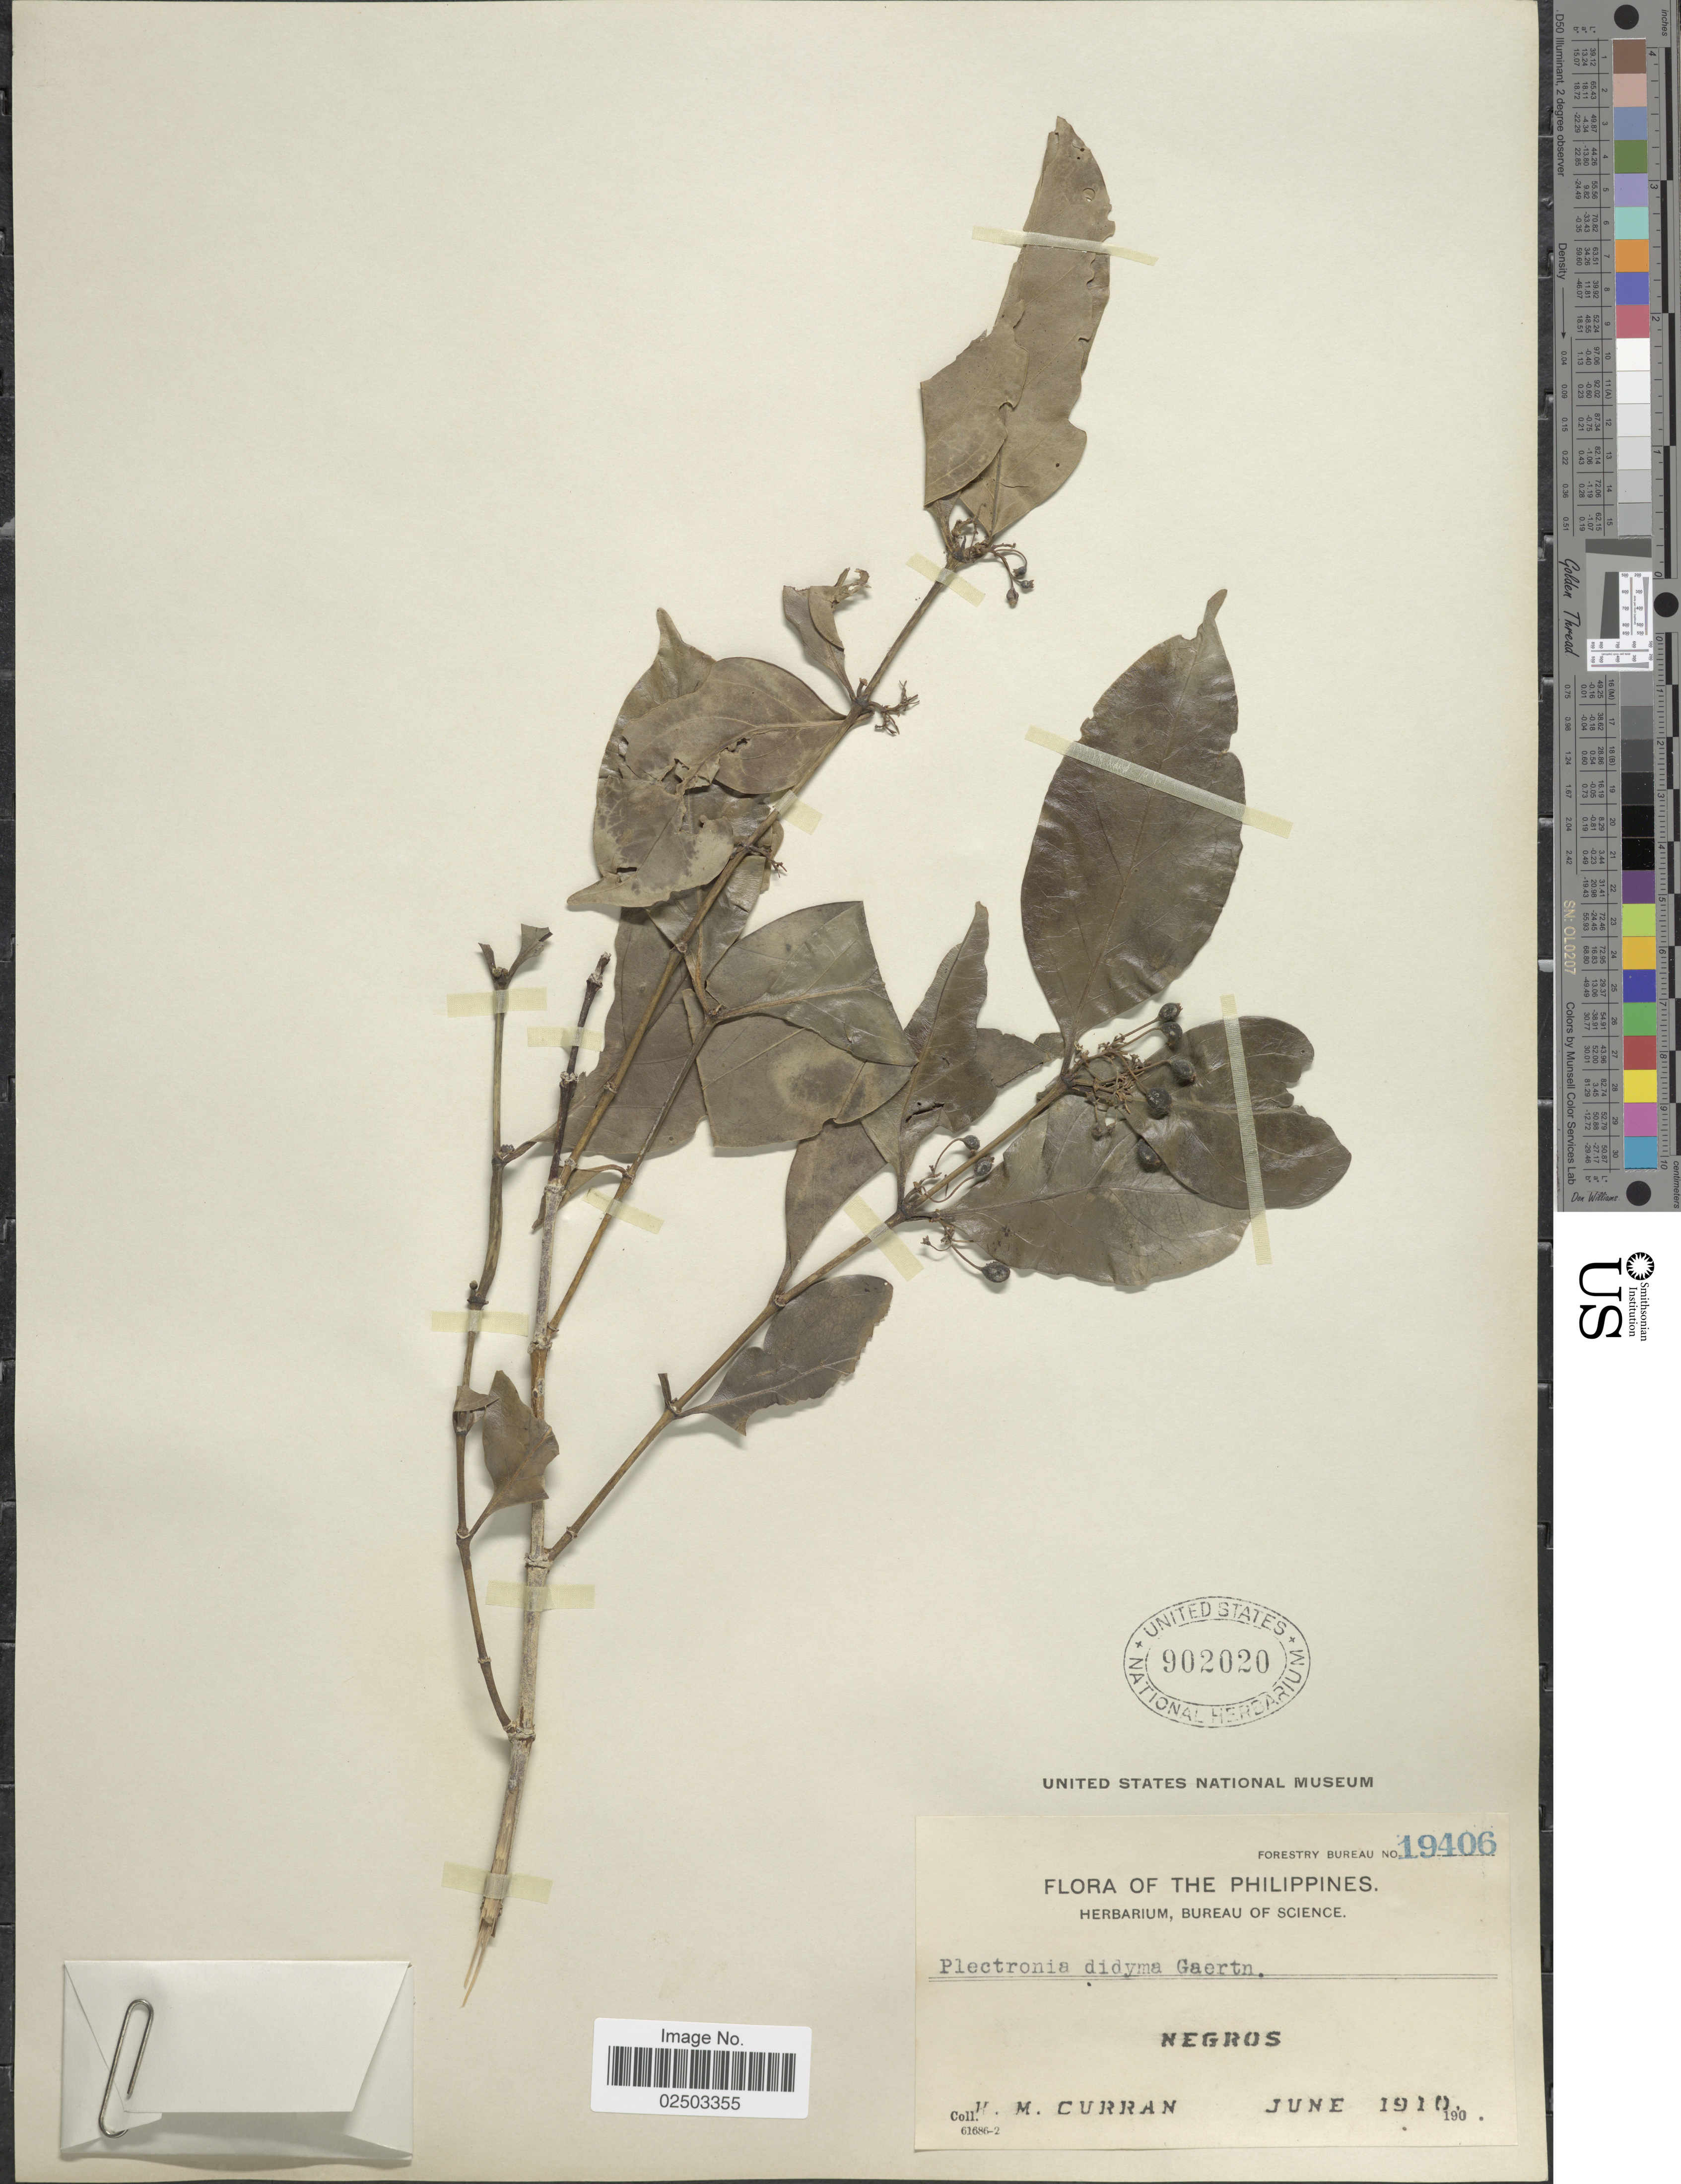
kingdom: Plantae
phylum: Tracheophyta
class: Magnoliopsida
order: Gentianales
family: Rubiaceae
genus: Canthium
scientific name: Canthium dicoccum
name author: (Gaertn.) Merr.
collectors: H. M. Curran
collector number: Forestry Bureau 19406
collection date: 1910-06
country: Philippines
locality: Negros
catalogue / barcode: US 902020